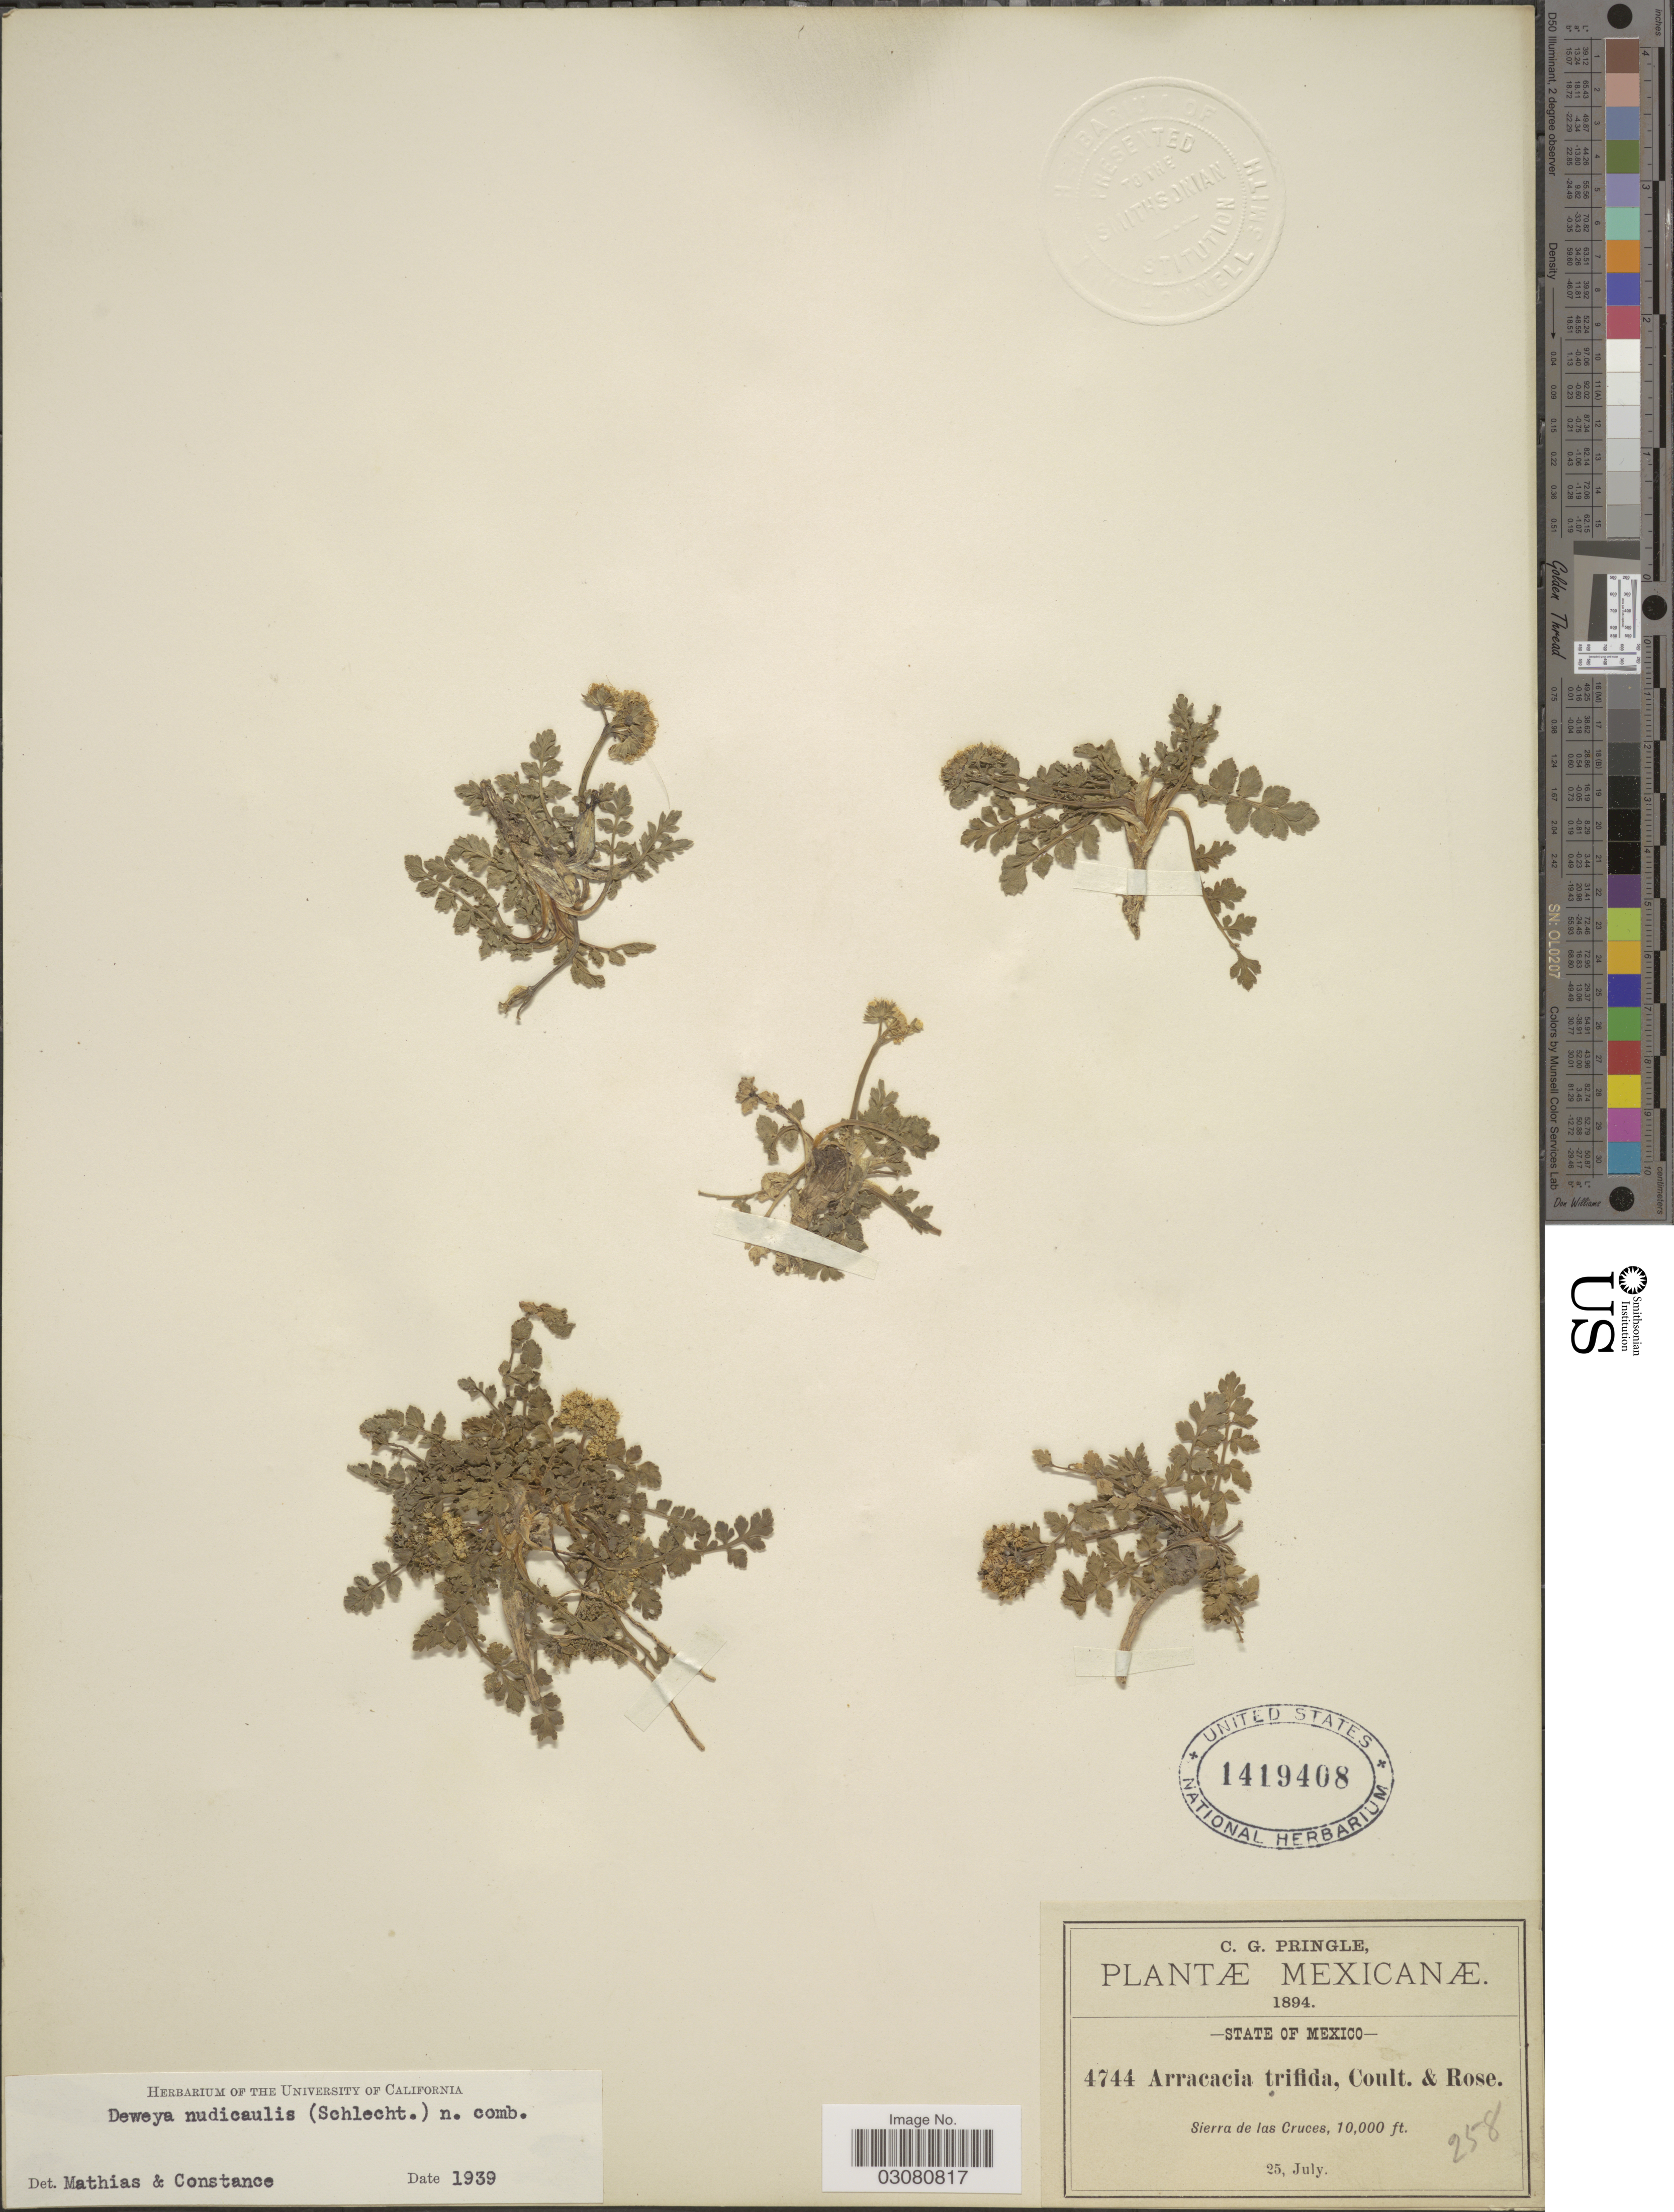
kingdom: Plantae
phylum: Tracheophyta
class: Magnoliopsida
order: Apiales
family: Apiaceae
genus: Tauschia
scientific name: Tauschia nudicaulis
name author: Schltdl.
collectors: C. G. Pringle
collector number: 4744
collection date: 1894-07-25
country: Mexico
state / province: México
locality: Sierra de las Cruces.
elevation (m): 3048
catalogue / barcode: US 1419408